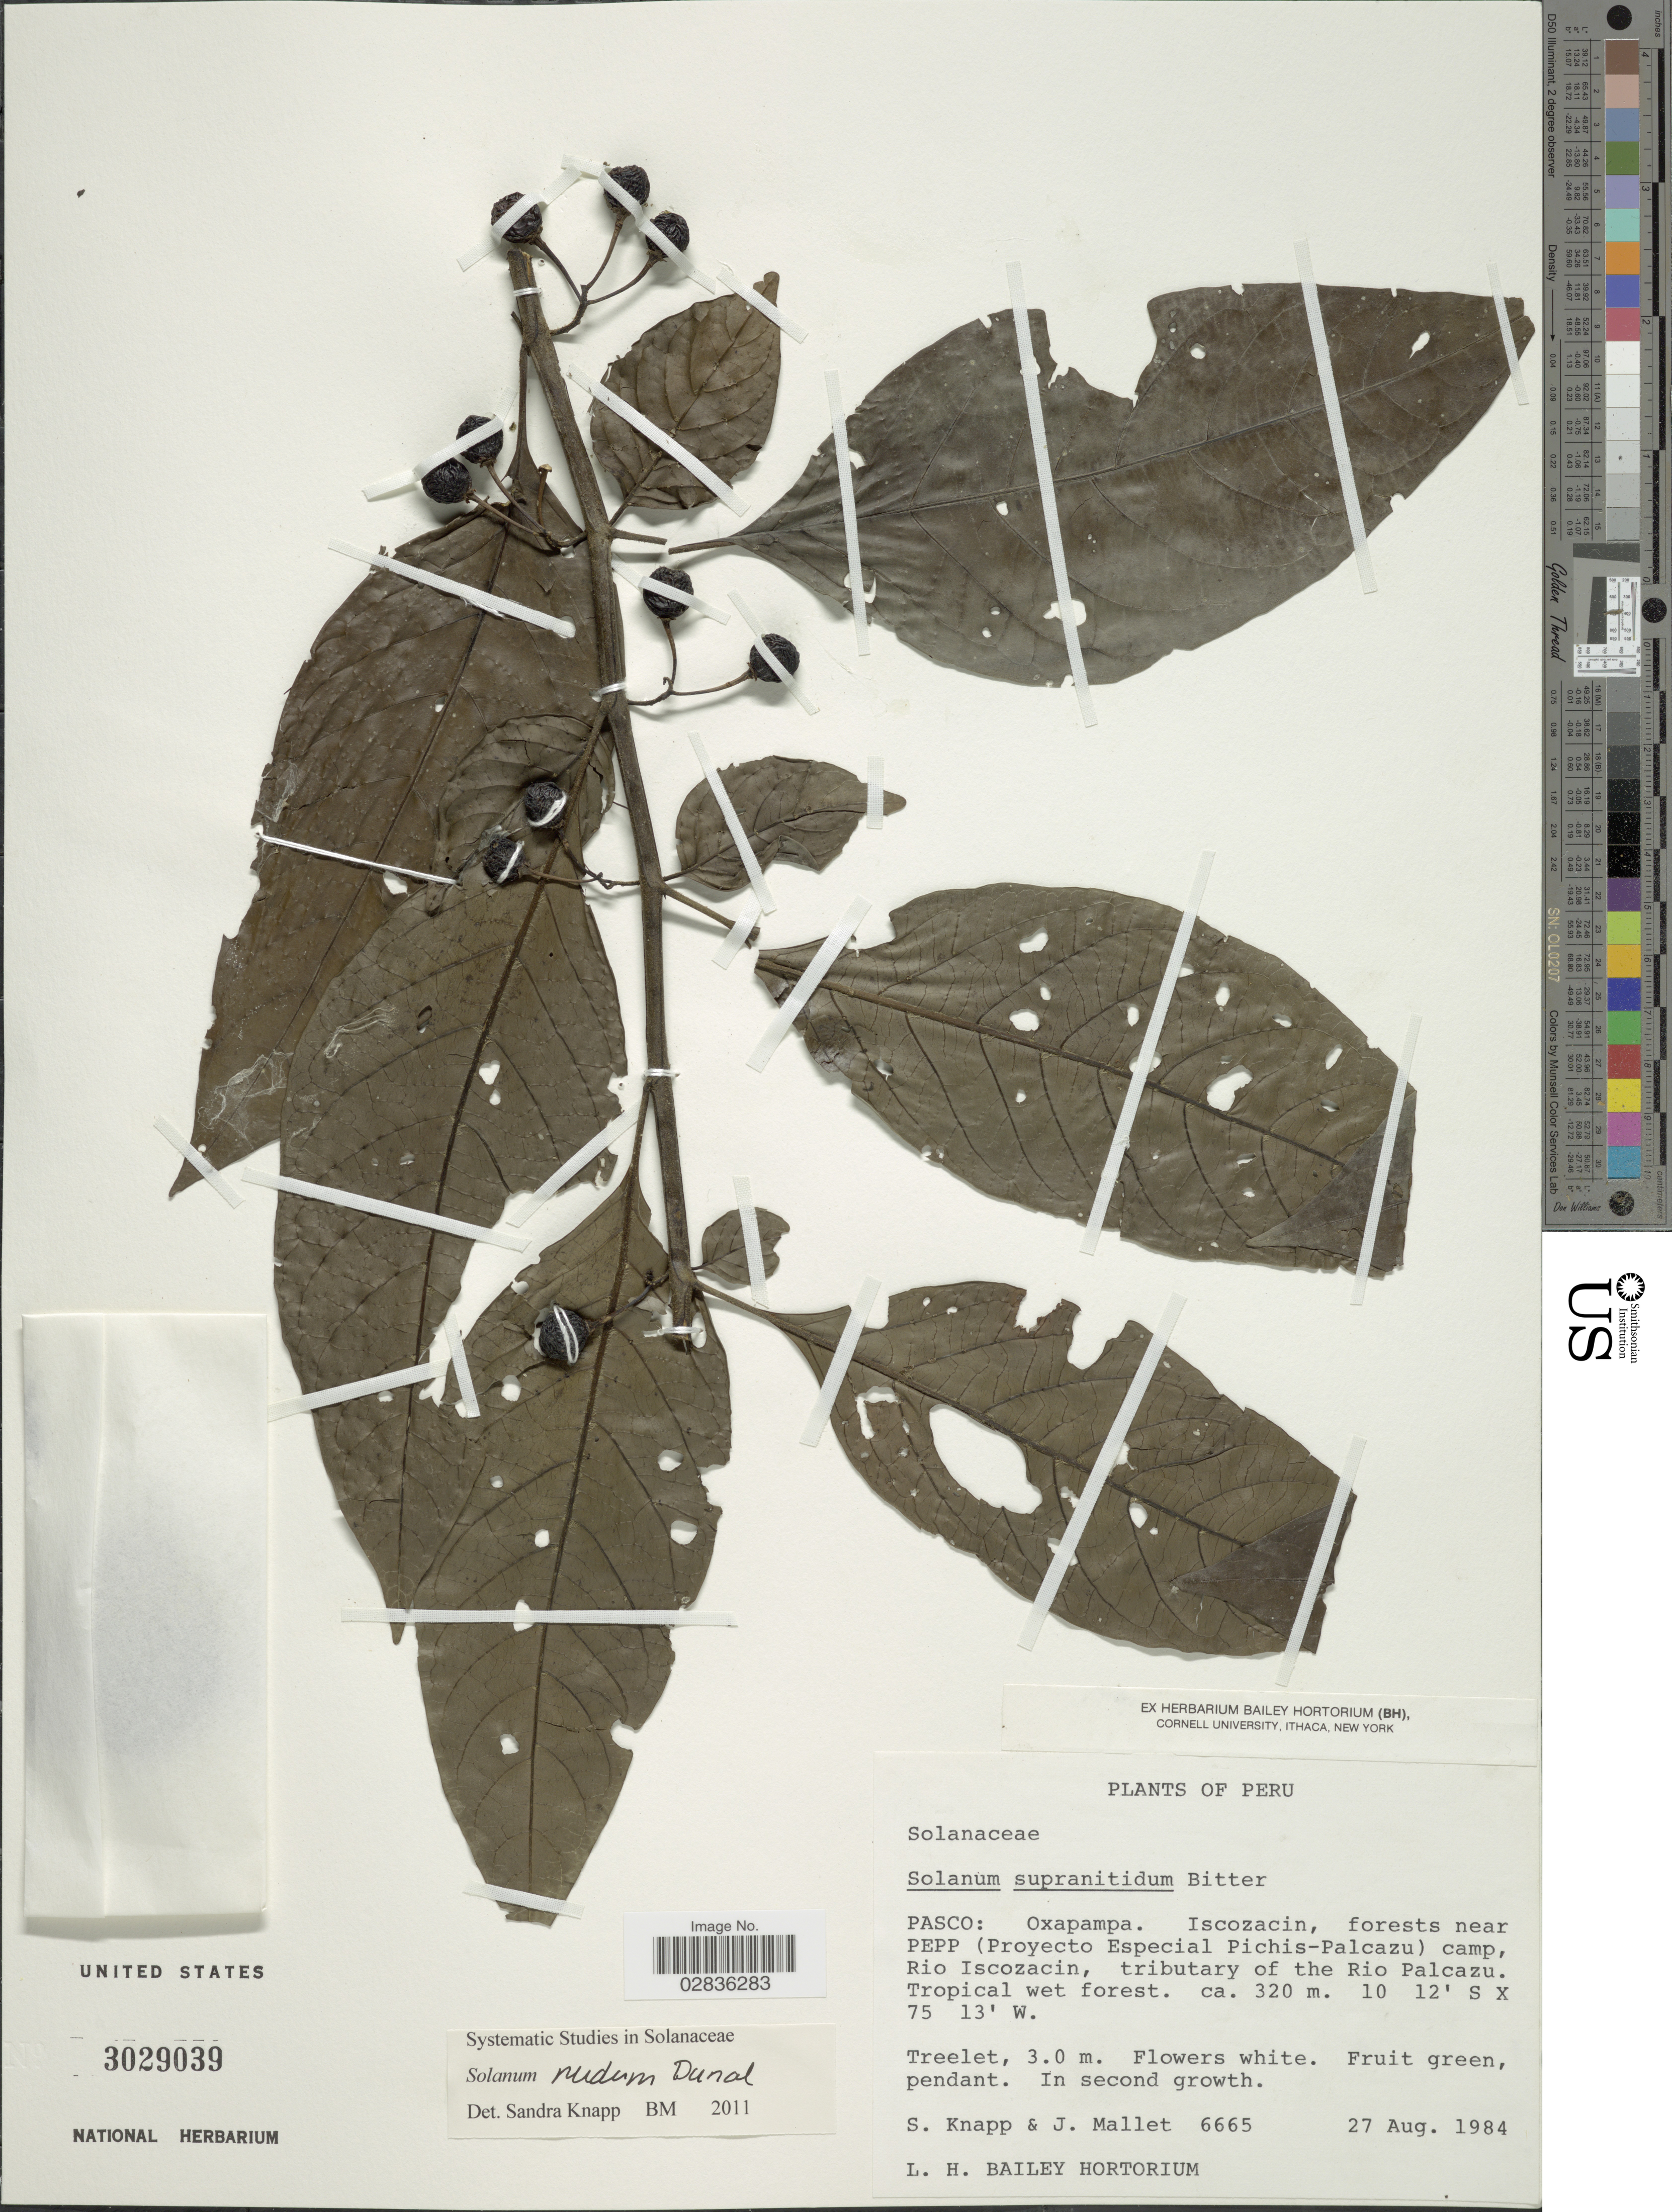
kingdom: Plantae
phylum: Tracheophyta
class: Magnoliopsida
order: Solanales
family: Solanaceae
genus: Solanum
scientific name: Solanum nudum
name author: Dunal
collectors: S. Knapp & J. Mallet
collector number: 6665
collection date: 1984-08-27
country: Peru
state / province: Pasco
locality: Pasco: Oxapampa. Iscozacin, forests near Pepp (Proyecto Especial Pichis-Palcazu) camp, Rio Iscozacin, tributary of the Rio Palcazu.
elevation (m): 320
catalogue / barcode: US 3029039